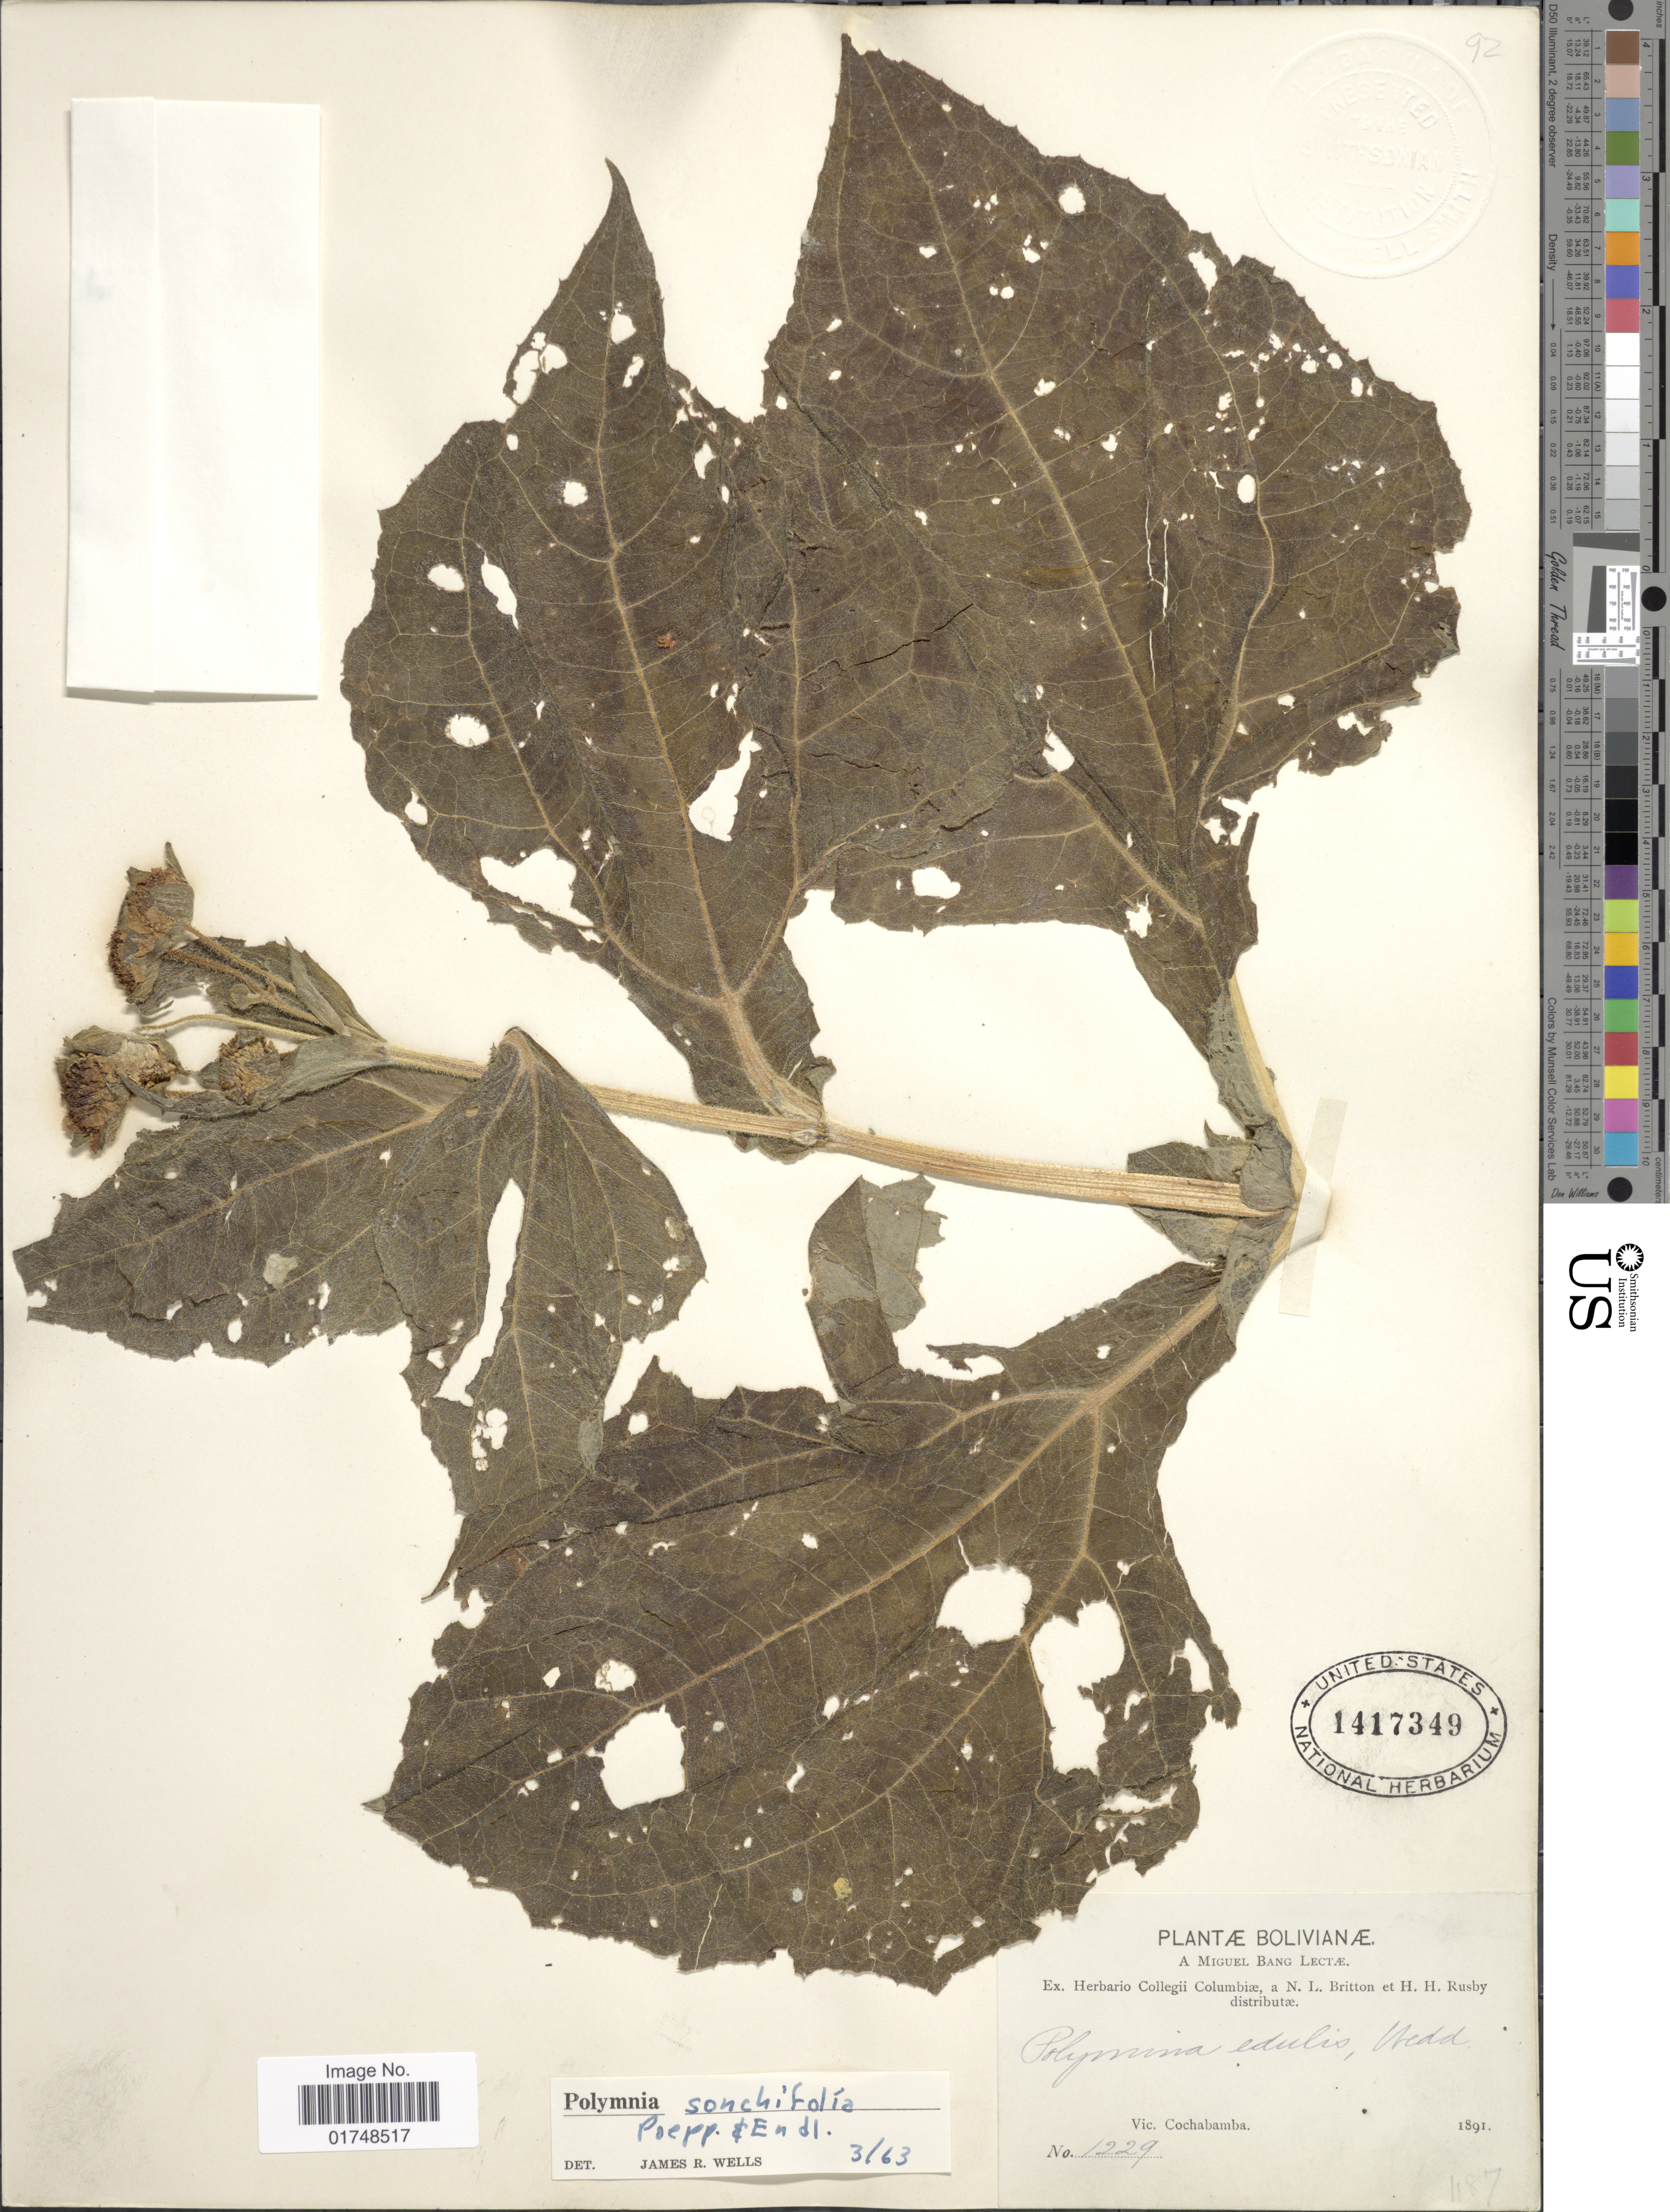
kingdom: Plantae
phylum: Tracheophyta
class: Magnoliopsida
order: Asterales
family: Asteraceae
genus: Smallanthus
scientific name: Smallanthus sonchifolias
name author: (Poepp.) H. Rob.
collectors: M. Bang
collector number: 1229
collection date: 1891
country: Bolivia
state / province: Cochabamba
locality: Vic. Cochabamba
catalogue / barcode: US 1417349